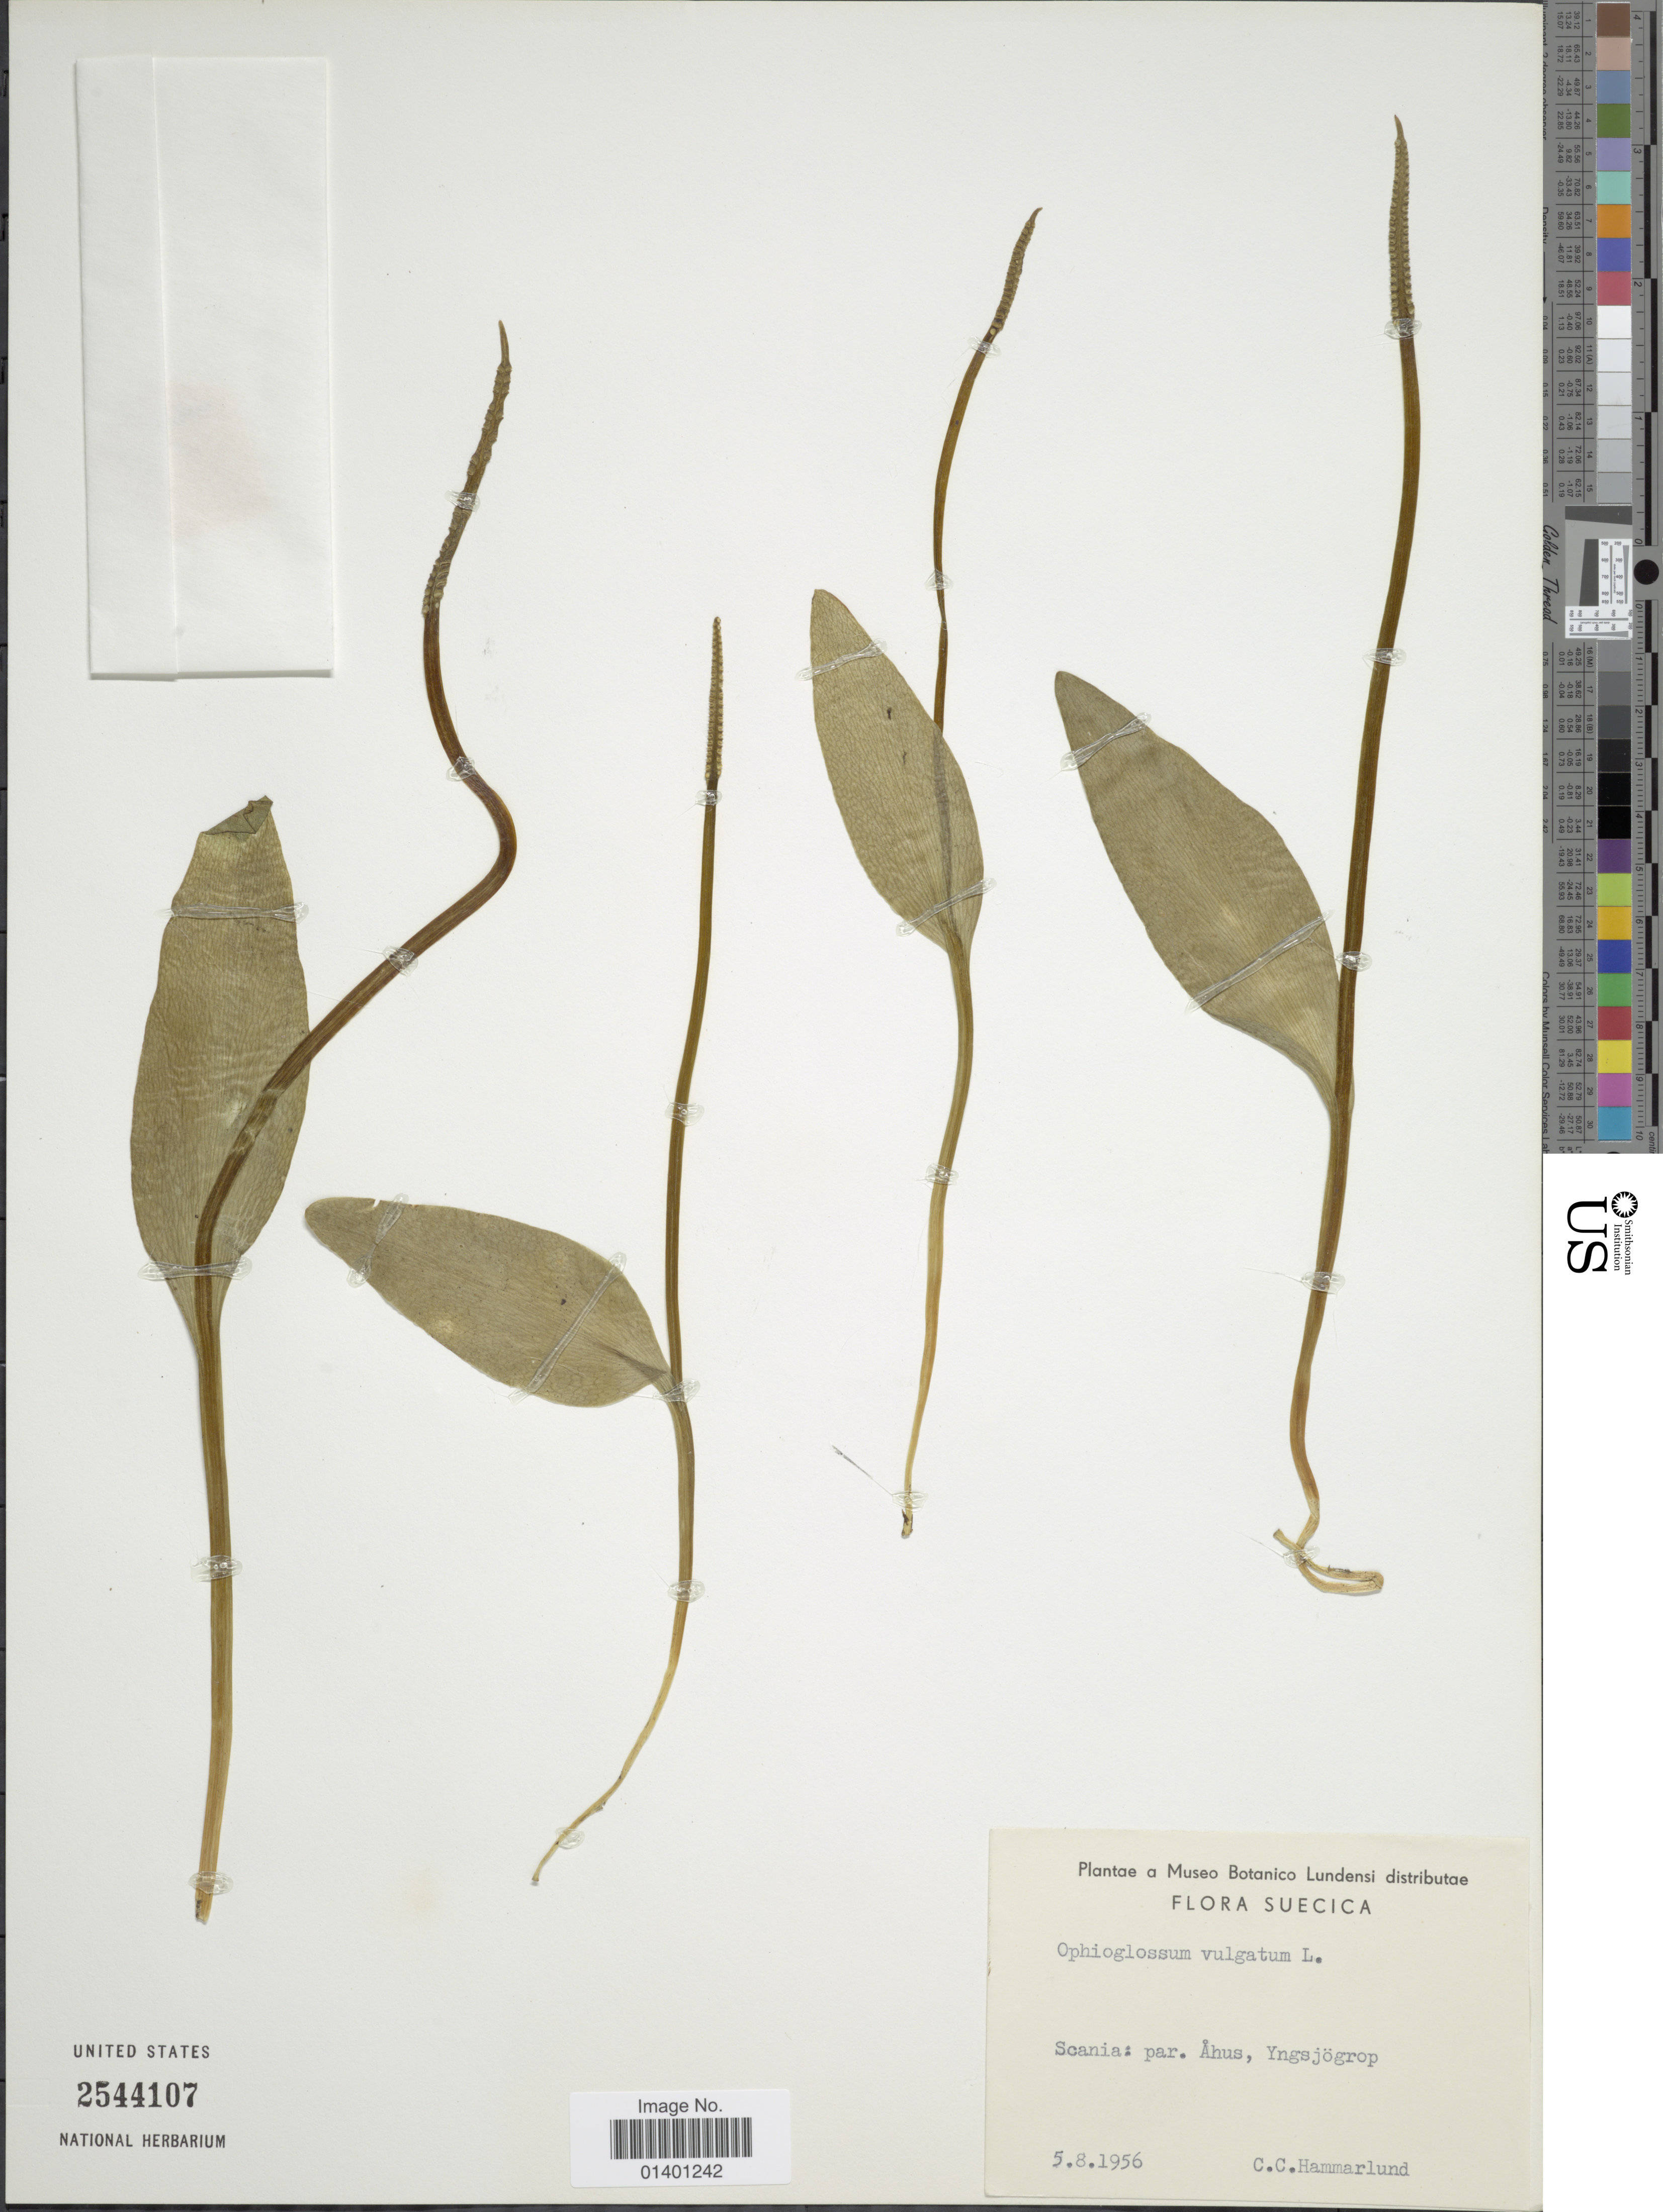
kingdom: Plantae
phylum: Tracheophyta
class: Polypodiopsida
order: Ophioglossales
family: Ophioglossaceae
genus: Ophioglossum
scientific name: Ophioglossum vulgatum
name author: L.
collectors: C. Hammarlund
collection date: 1956-08-05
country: Sweden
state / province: Skåne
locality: Scania: par. åhus, Yngsjögrop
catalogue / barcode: US 2544107